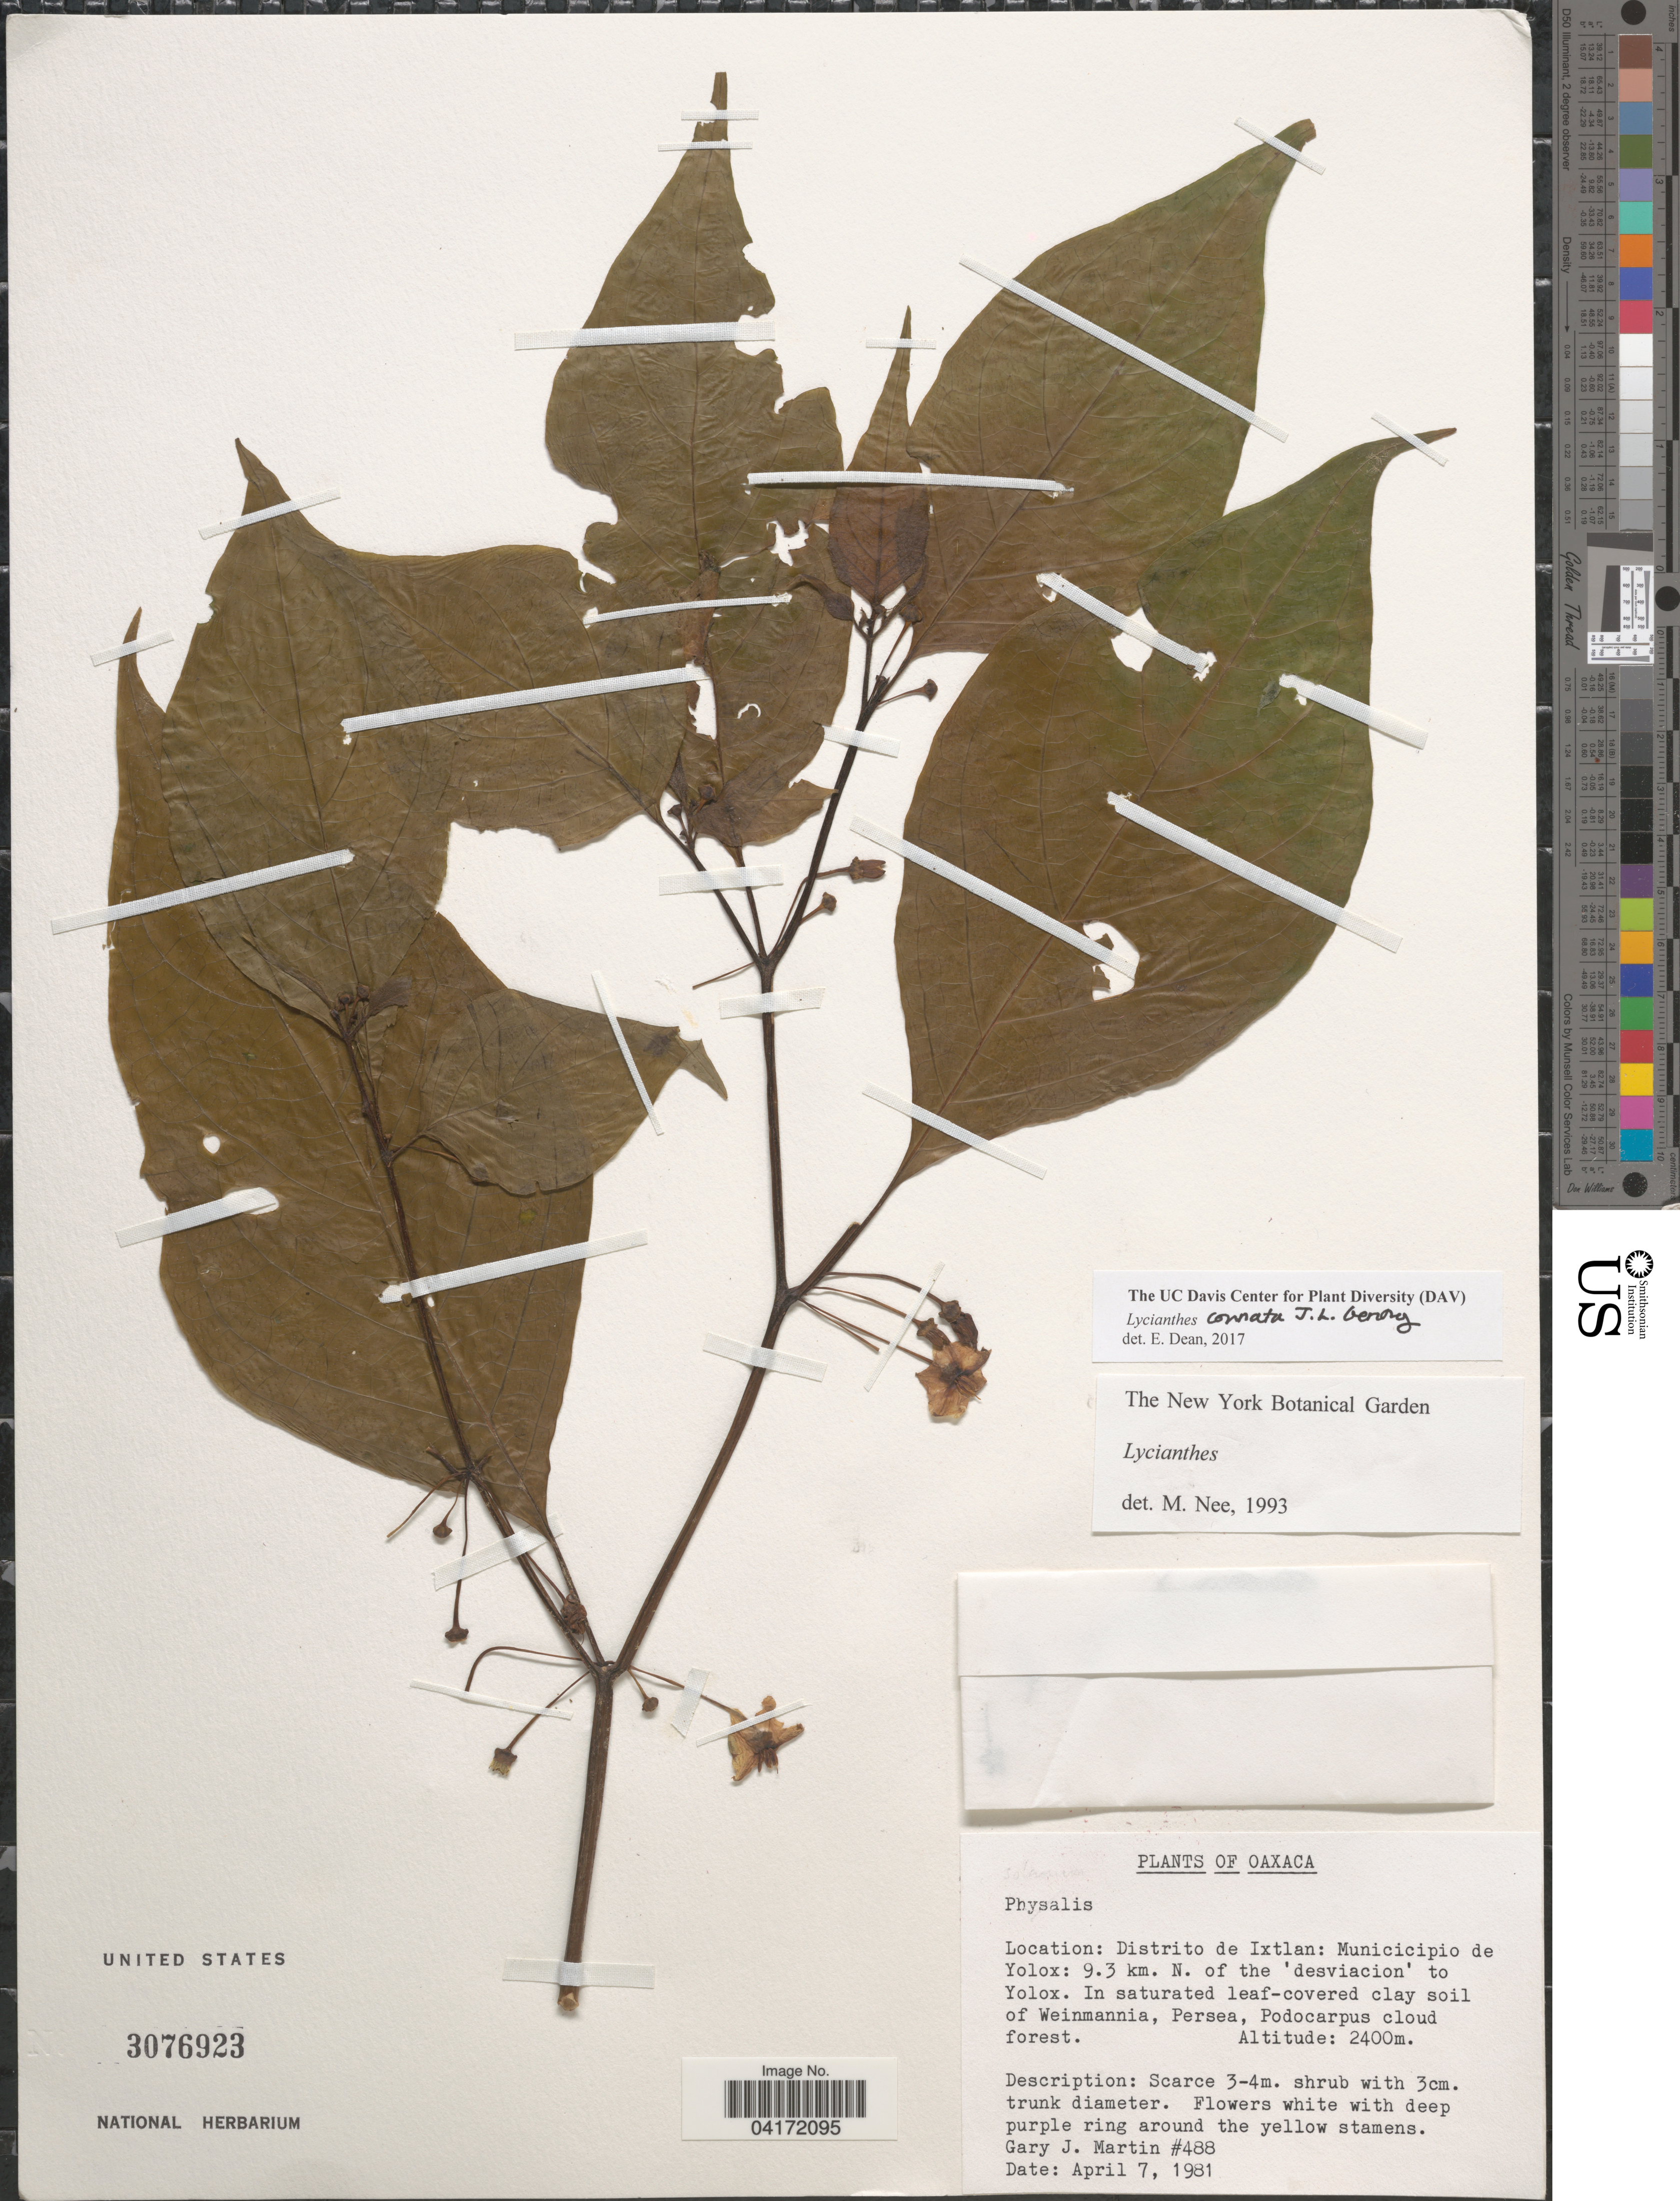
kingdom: Plantae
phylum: Tracheophyta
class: Magnoliopsida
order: Solanales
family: Solanaceae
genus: Lycianthes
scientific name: Lycianthes connata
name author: J.L. Gentry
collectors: G. J. Martin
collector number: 488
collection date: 1981-04-07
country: Mexico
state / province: Oaxaca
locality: Distrito de Ixtlan: Municipio de Yolox: 9.3 km. N. of the 'desviacion' to Yolox.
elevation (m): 2400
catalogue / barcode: US 3076923